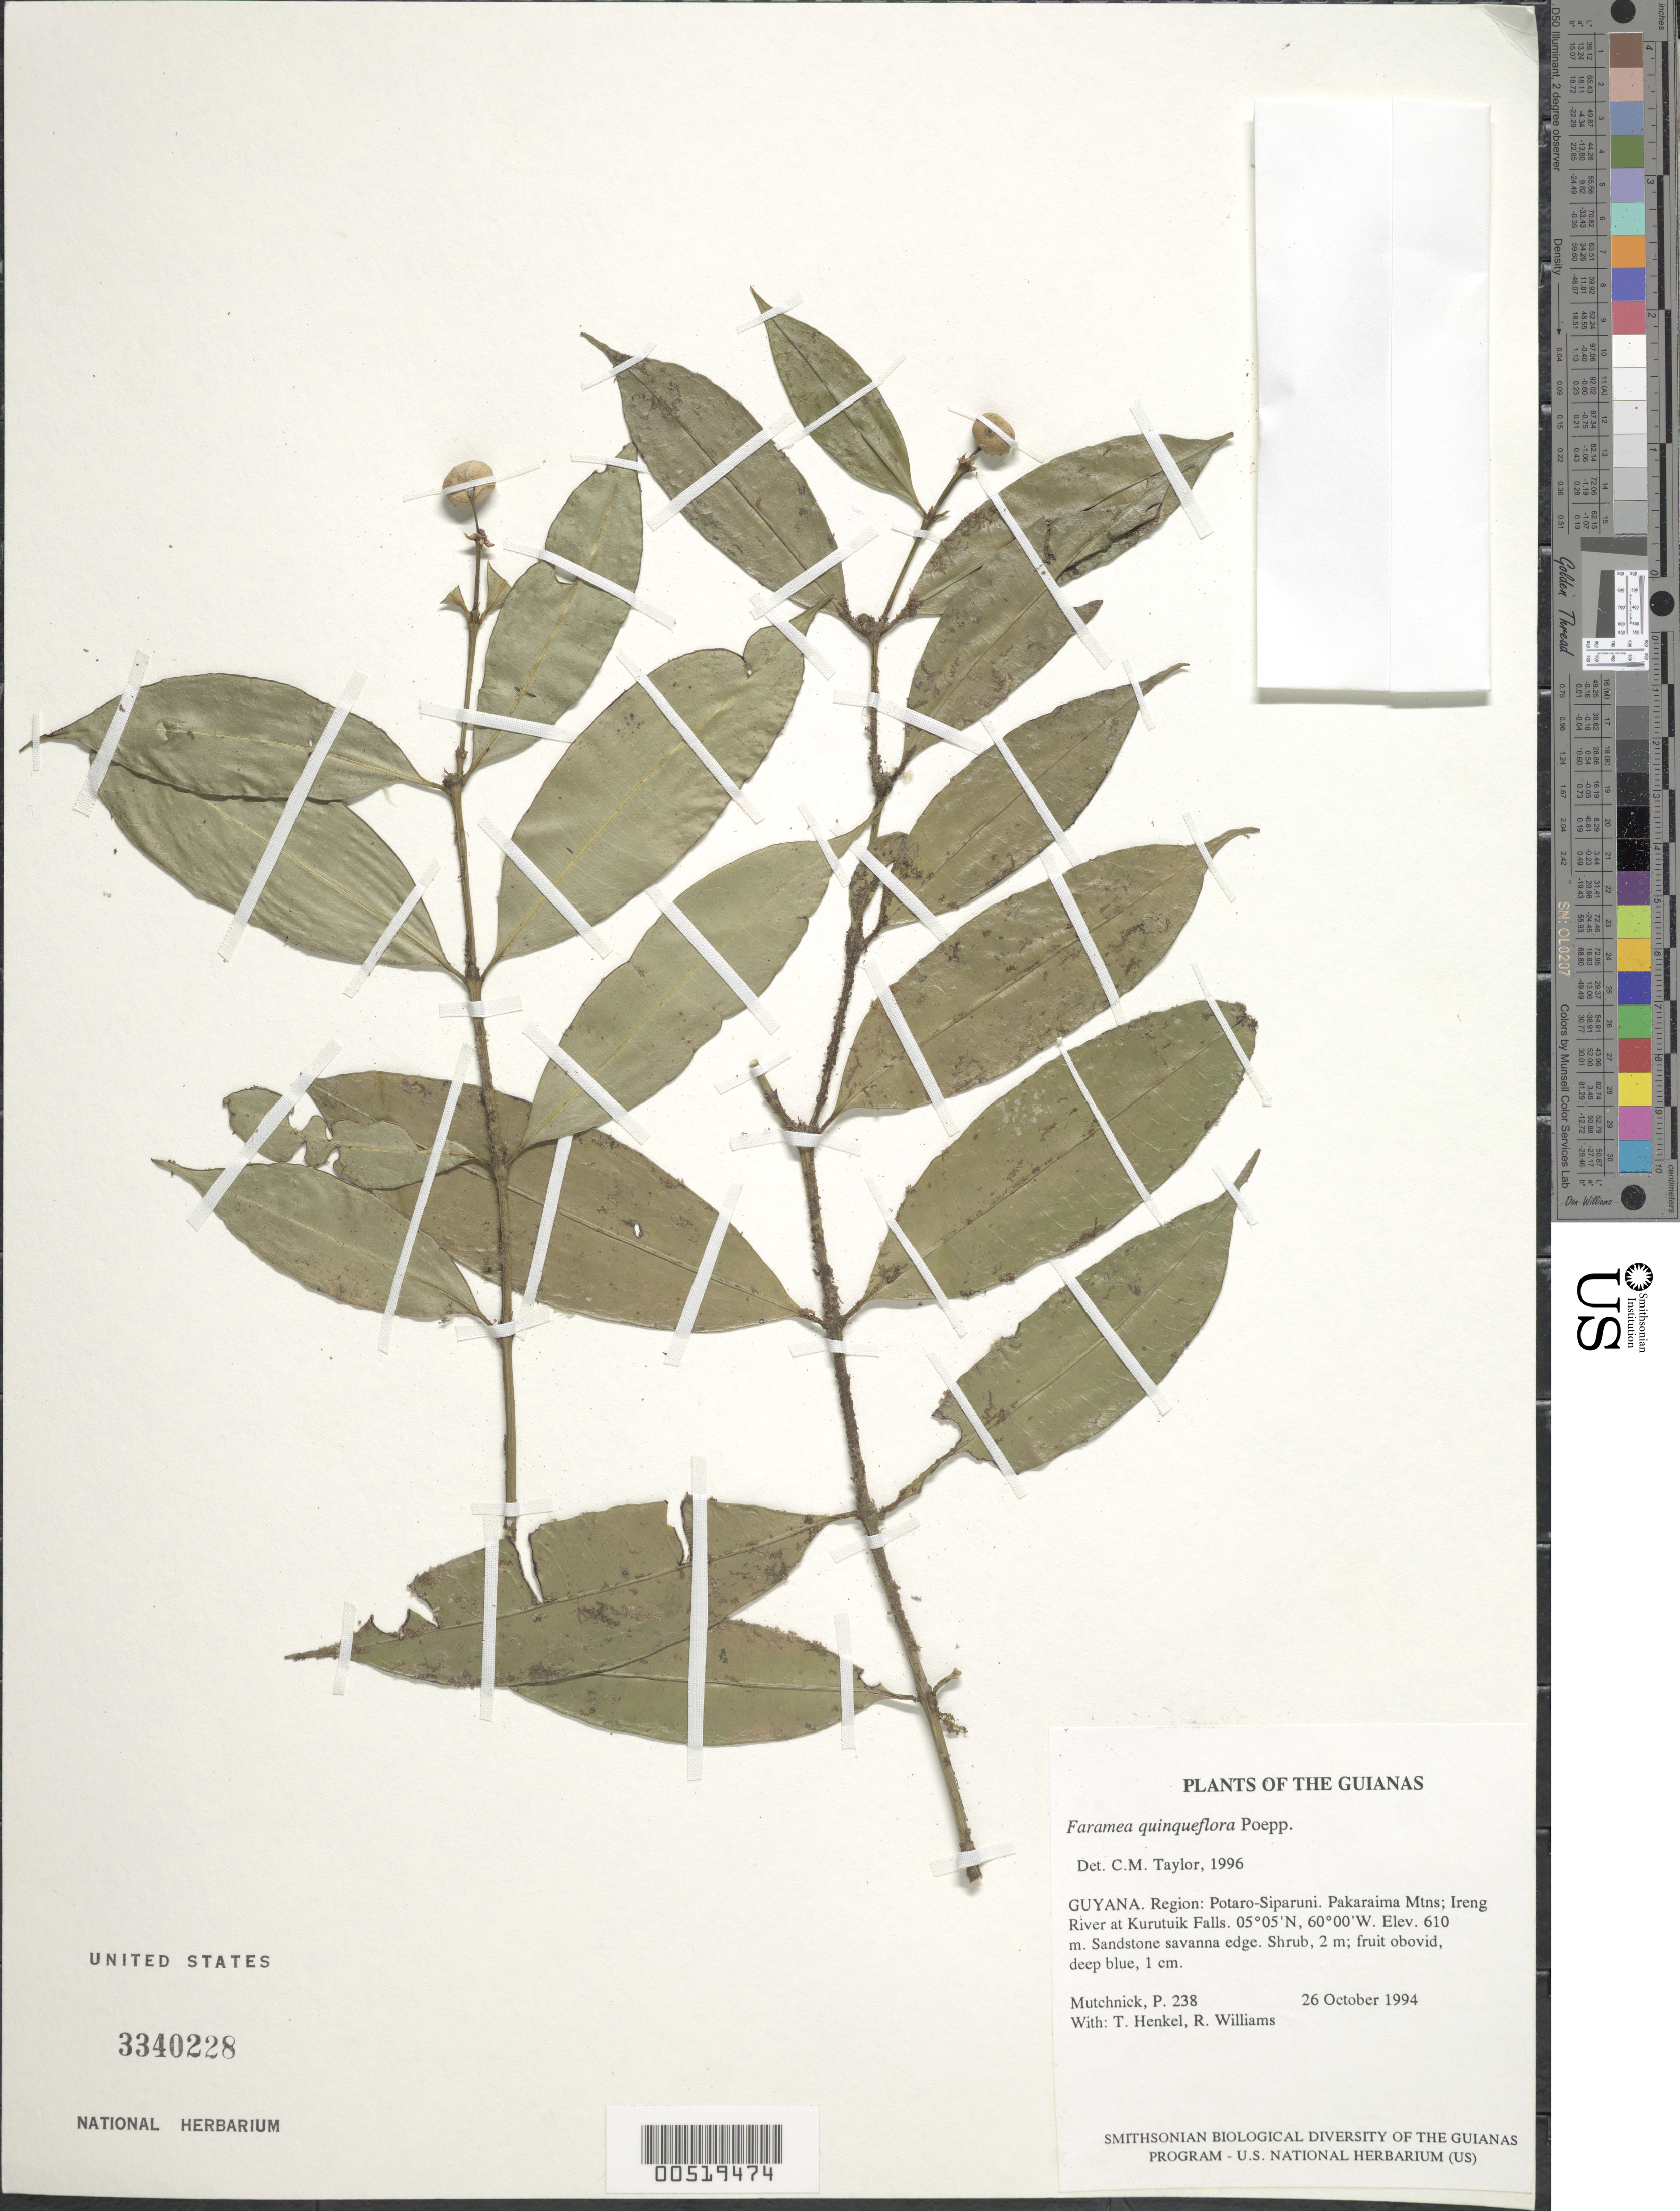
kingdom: Plantae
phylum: Tracheophyta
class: Magnoliopsida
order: Gentianales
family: Rubiaceae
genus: Faramea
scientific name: Faramea quinqueflora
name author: Poepp. & Endl.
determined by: Taylor, Charlotte M.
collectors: P. Mutchnick, T. Henkel & R. Williams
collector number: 238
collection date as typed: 26 October 1994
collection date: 1994-10-26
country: Guyana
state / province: Potaro-Siparuni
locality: Pakaraima Mtns; Ireng River at Kurutuik Falls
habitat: Sandstone savanna edge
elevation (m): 610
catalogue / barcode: US 3340228